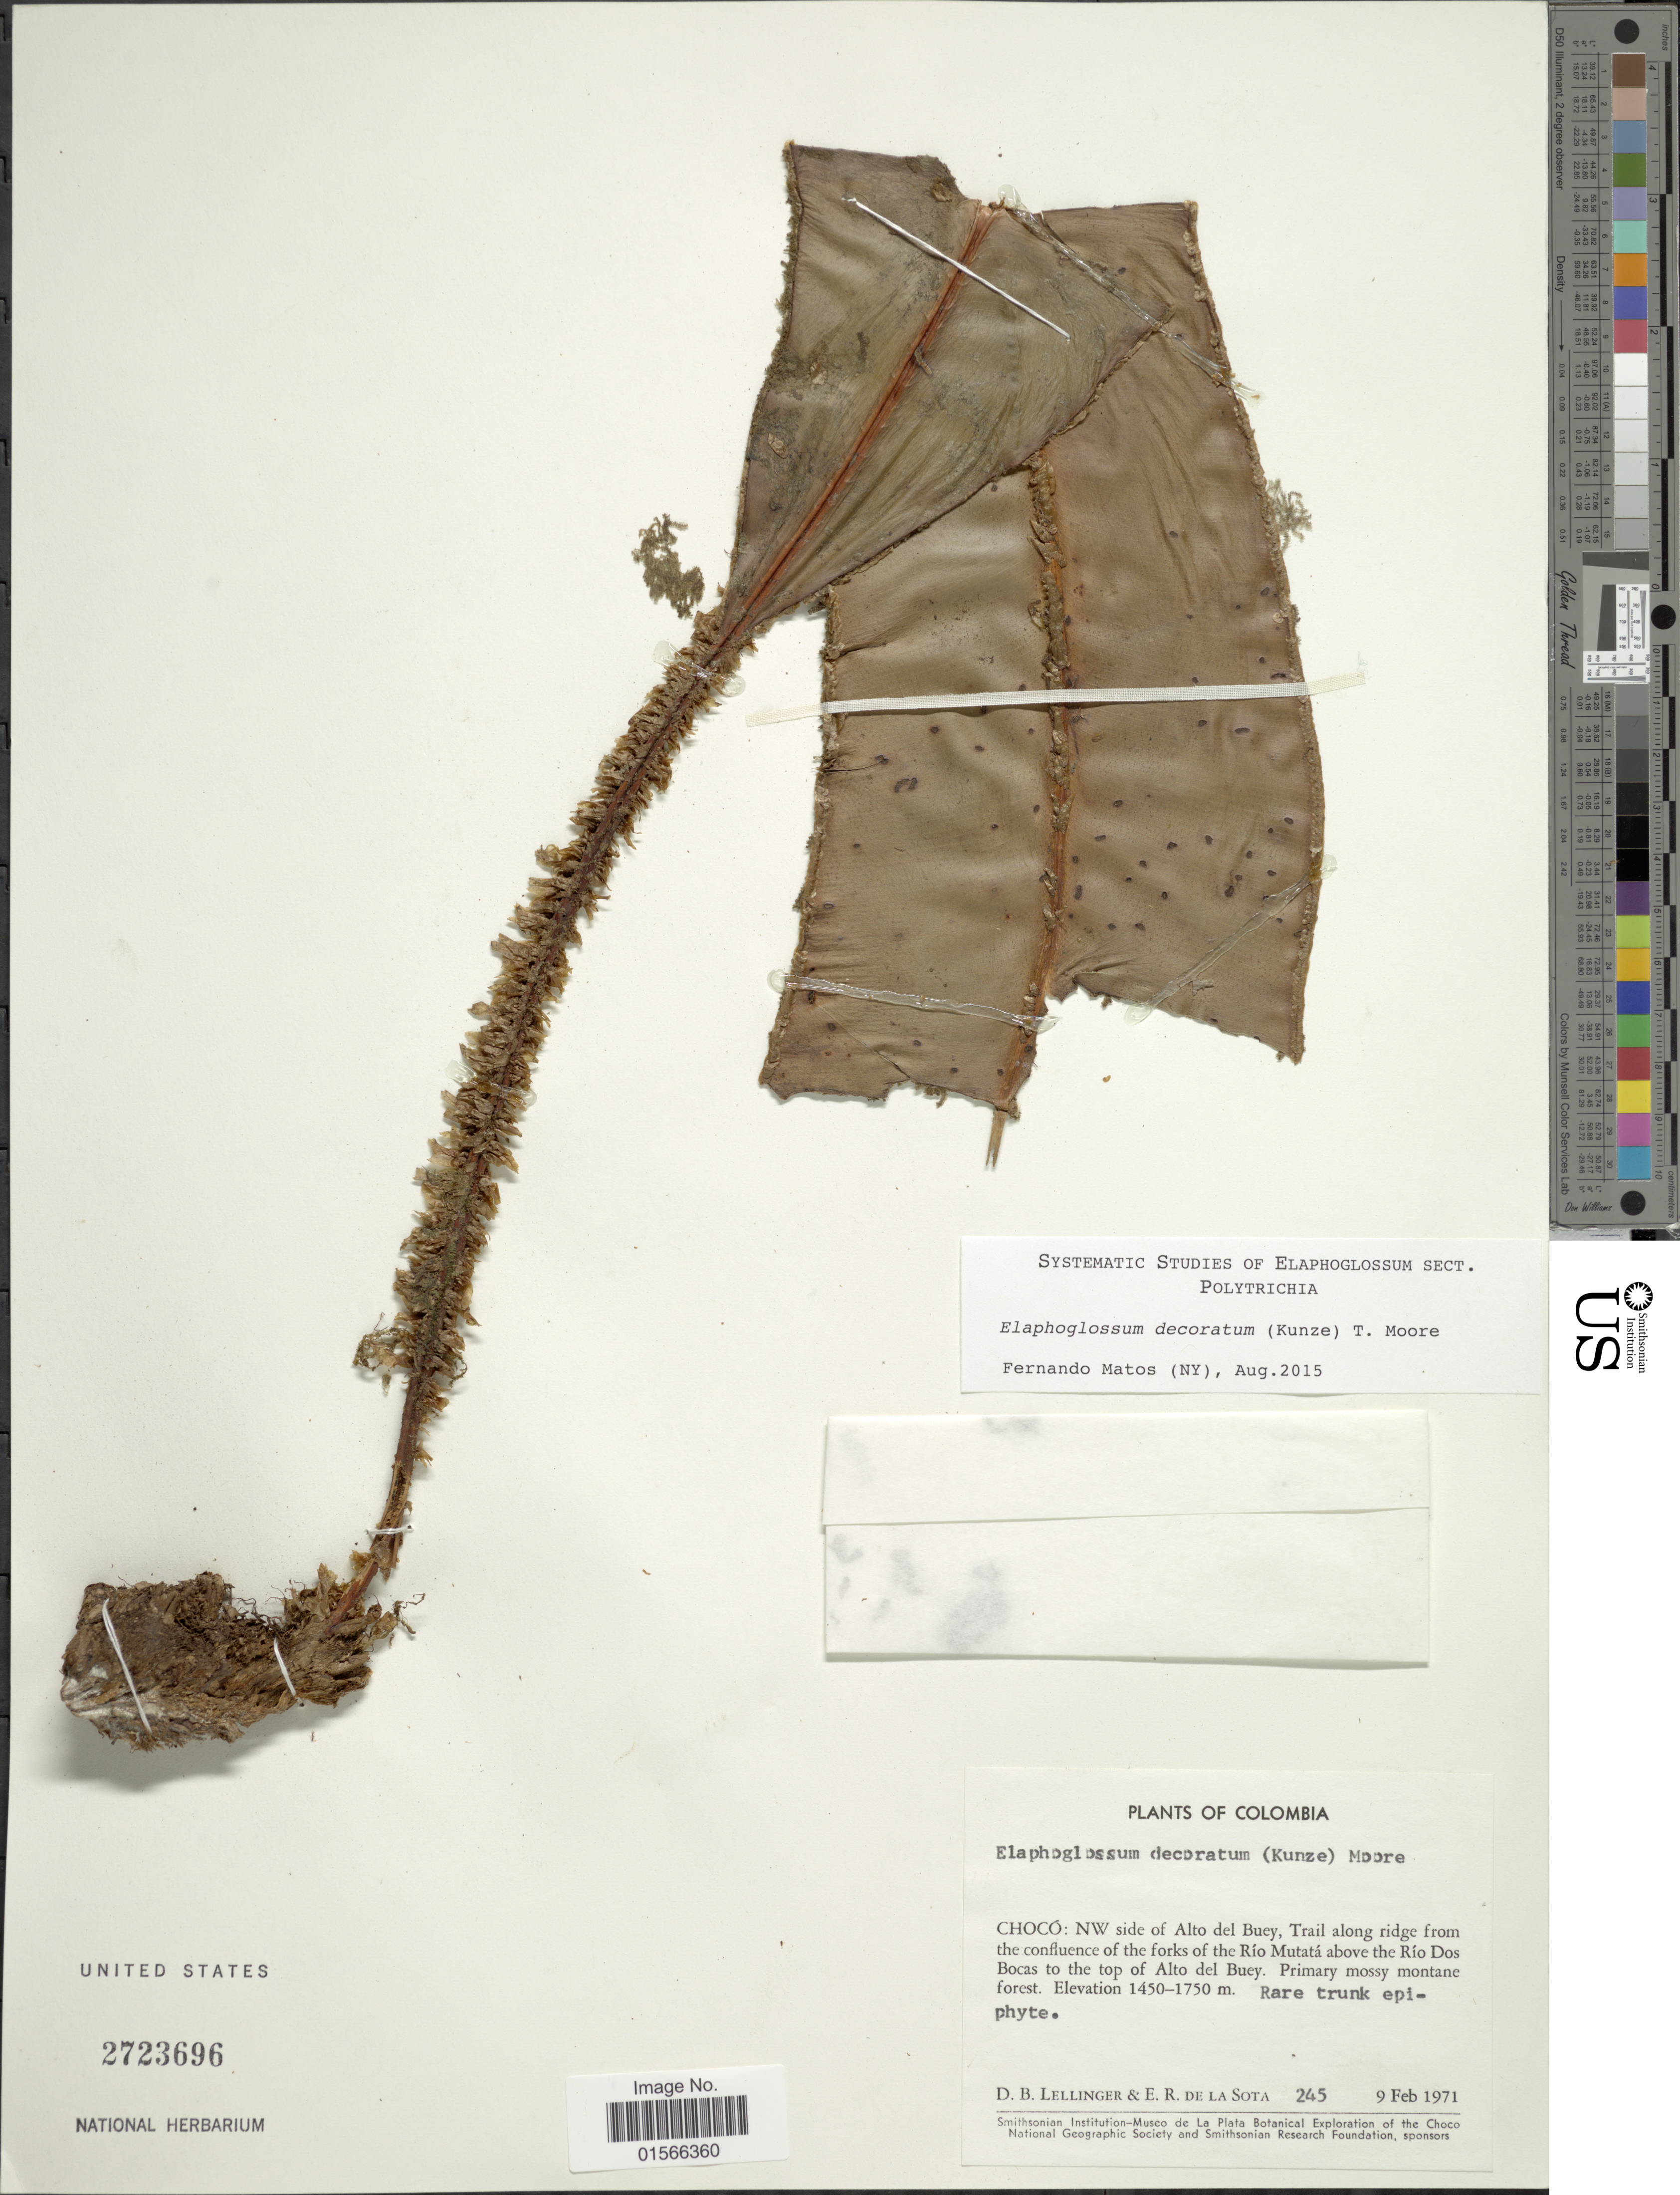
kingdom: Plantae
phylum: Tracheophyta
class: Polypodiopsida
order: Polypodiales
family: Dryopteridaceae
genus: Elaphoglossum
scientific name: Elaphoglossum decoratum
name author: (Kunze) T. Moore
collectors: D. B. Lellinger & E. R. de la Sota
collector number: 245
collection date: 1971-02-09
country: Colombia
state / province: Chocó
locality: NW side of Alto del Buey, Trail along ridge from the confluence of the forks of the Río Mutatá above the Río Dos Bocas to the top of Alto del Buey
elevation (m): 1450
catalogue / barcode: US 2723696